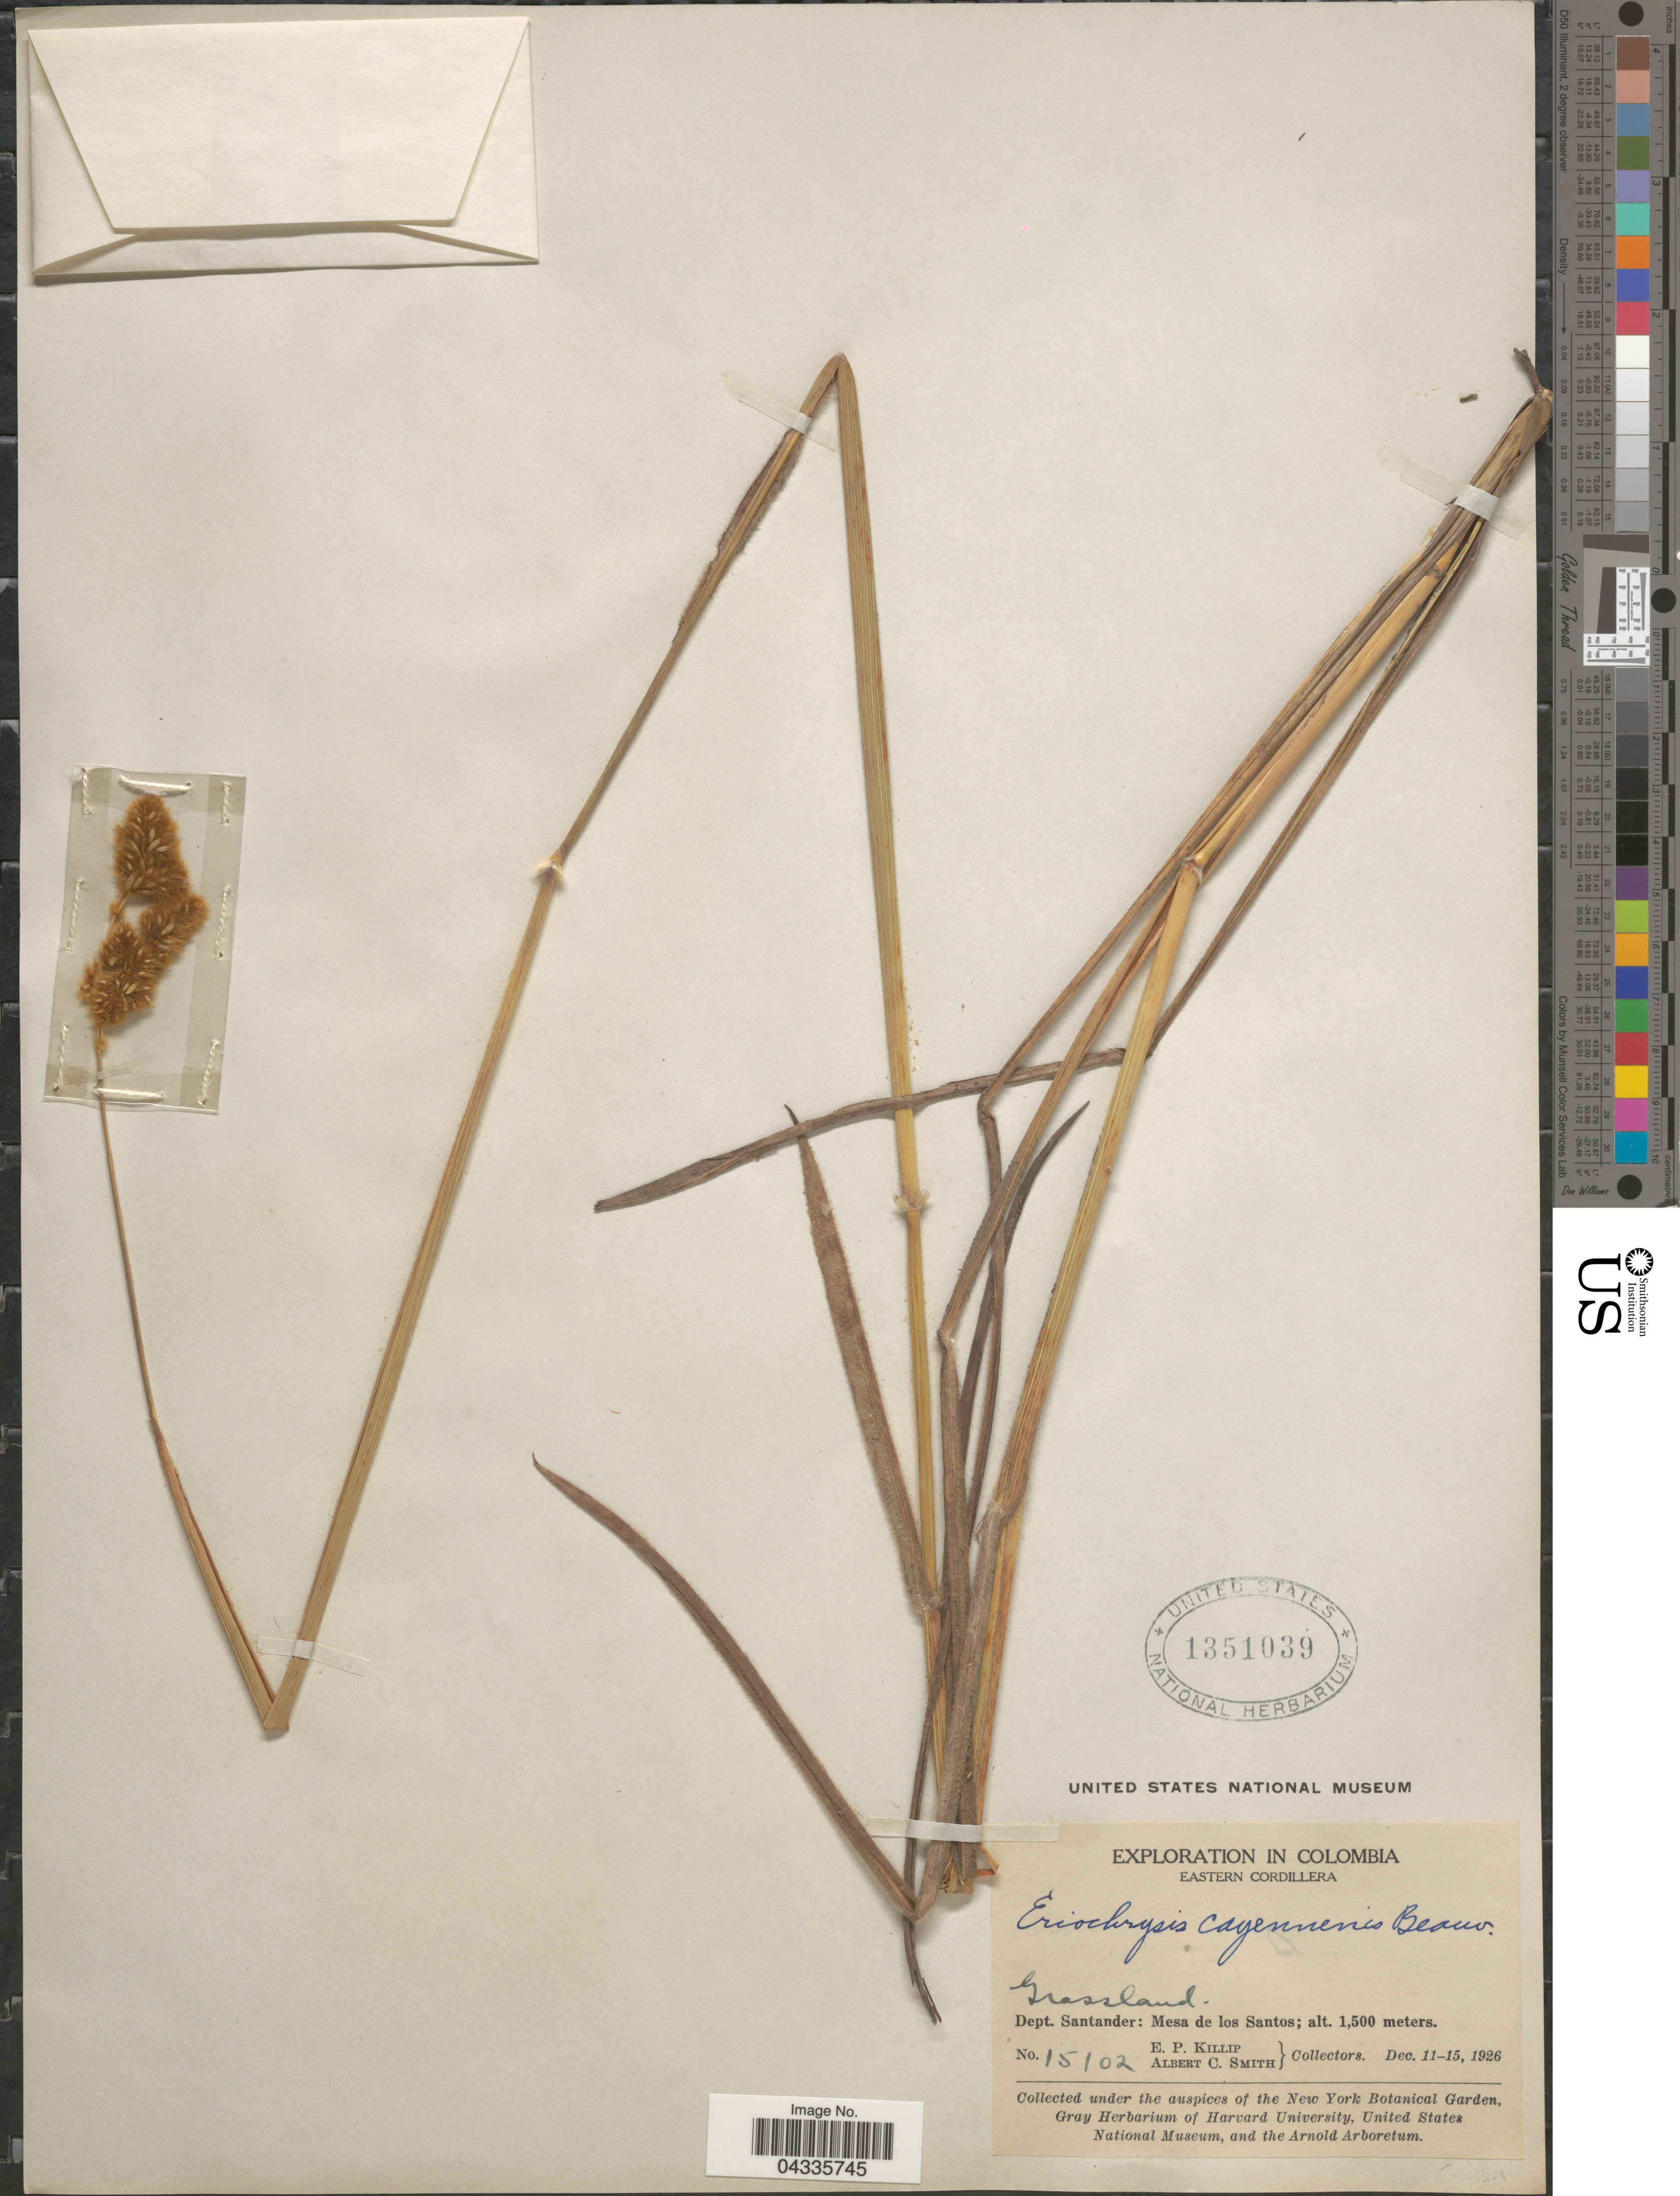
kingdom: Plantae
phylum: Tracheophyta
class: Liliopsida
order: Poales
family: Poaceae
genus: Eriochrysis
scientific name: Eriochrysis cayennensis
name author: P. Beauv.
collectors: E. P. Killip & A. C. Smith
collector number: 15102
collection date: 1926-12-11/1926-12-15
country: Colombia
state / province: Santander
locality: Exploration in Colombia. Eastern Cordillera. Dept. Santander: Mesa de los Santos.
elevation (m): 1500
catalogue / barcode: US 1351039